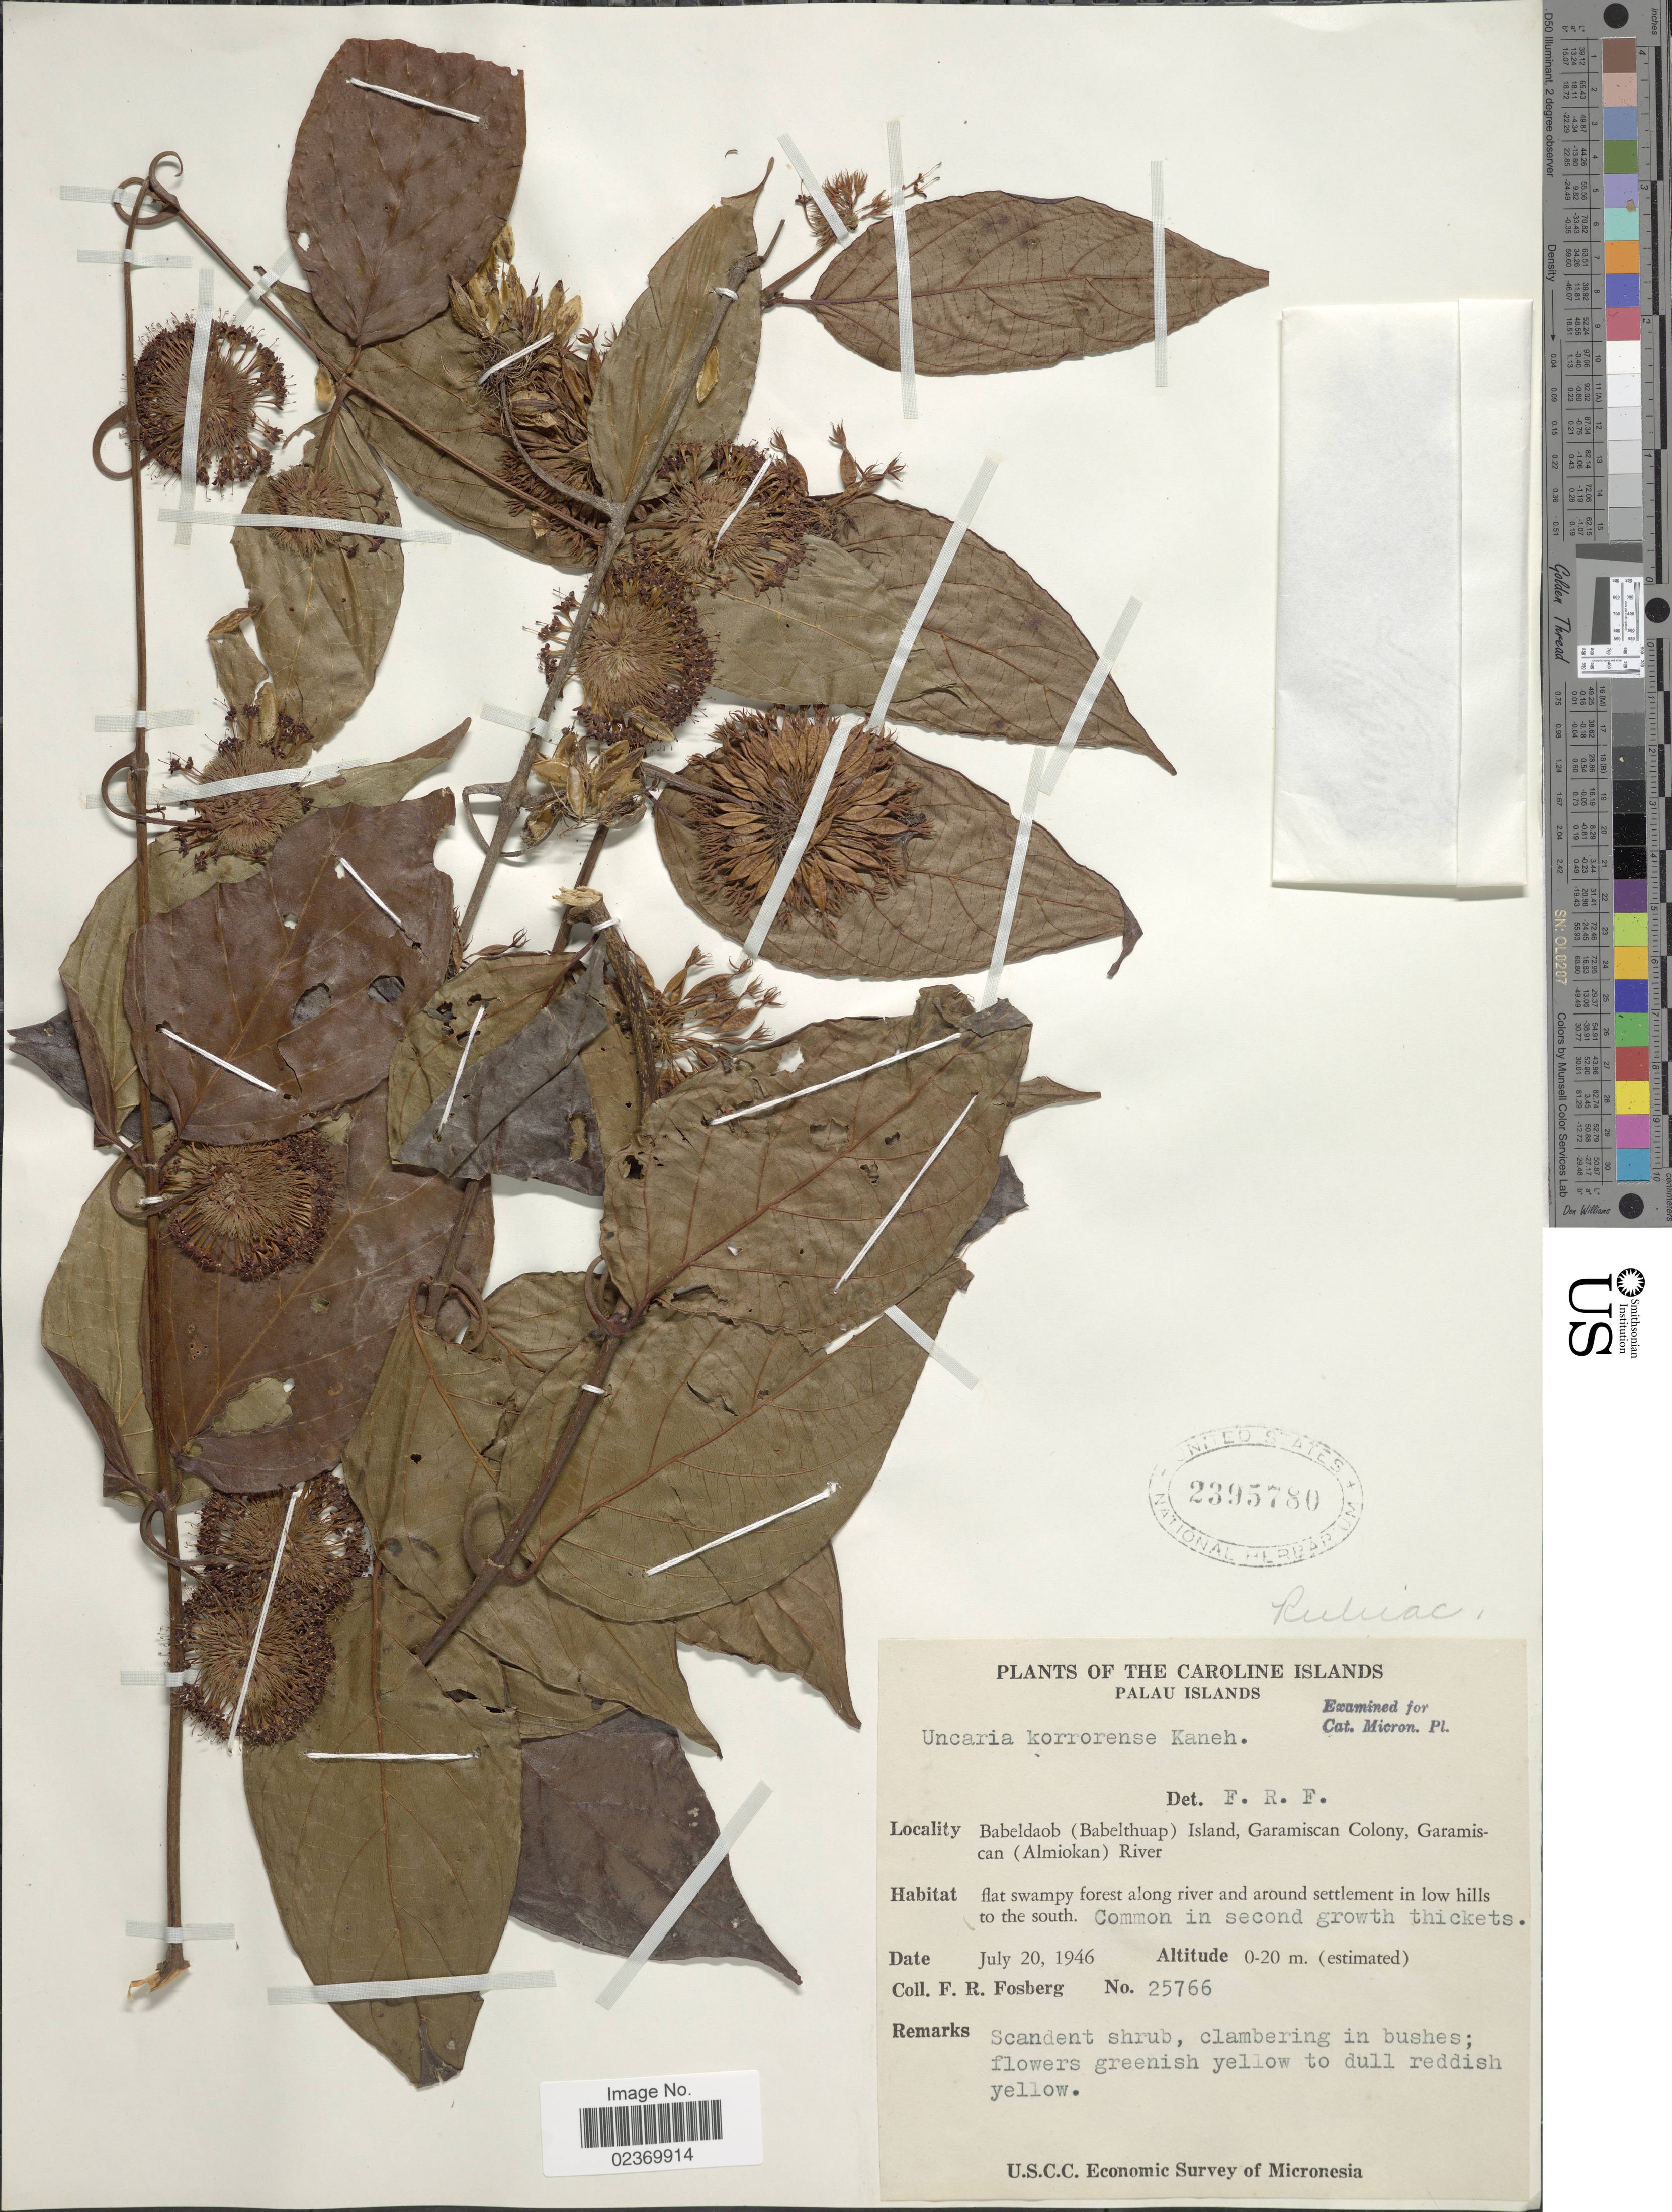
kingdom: Plantae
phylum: Tracheophyta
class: Magnoliopsida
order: Gentianales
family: Rubiaceae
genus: Uncaria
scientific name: Uncaria korrensis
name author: Kaneh.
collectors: F. R. Fosberg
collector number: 25766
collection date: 1946-07-20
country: Palau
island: Babeldaob [Babelthuap]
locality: Caroline Islands, Palau Islands, Babeldaob (Babelthuap) Island, Garamiscan Colony, Garamiscan (Almoikan) River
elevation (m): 0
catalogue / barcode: US 2395780